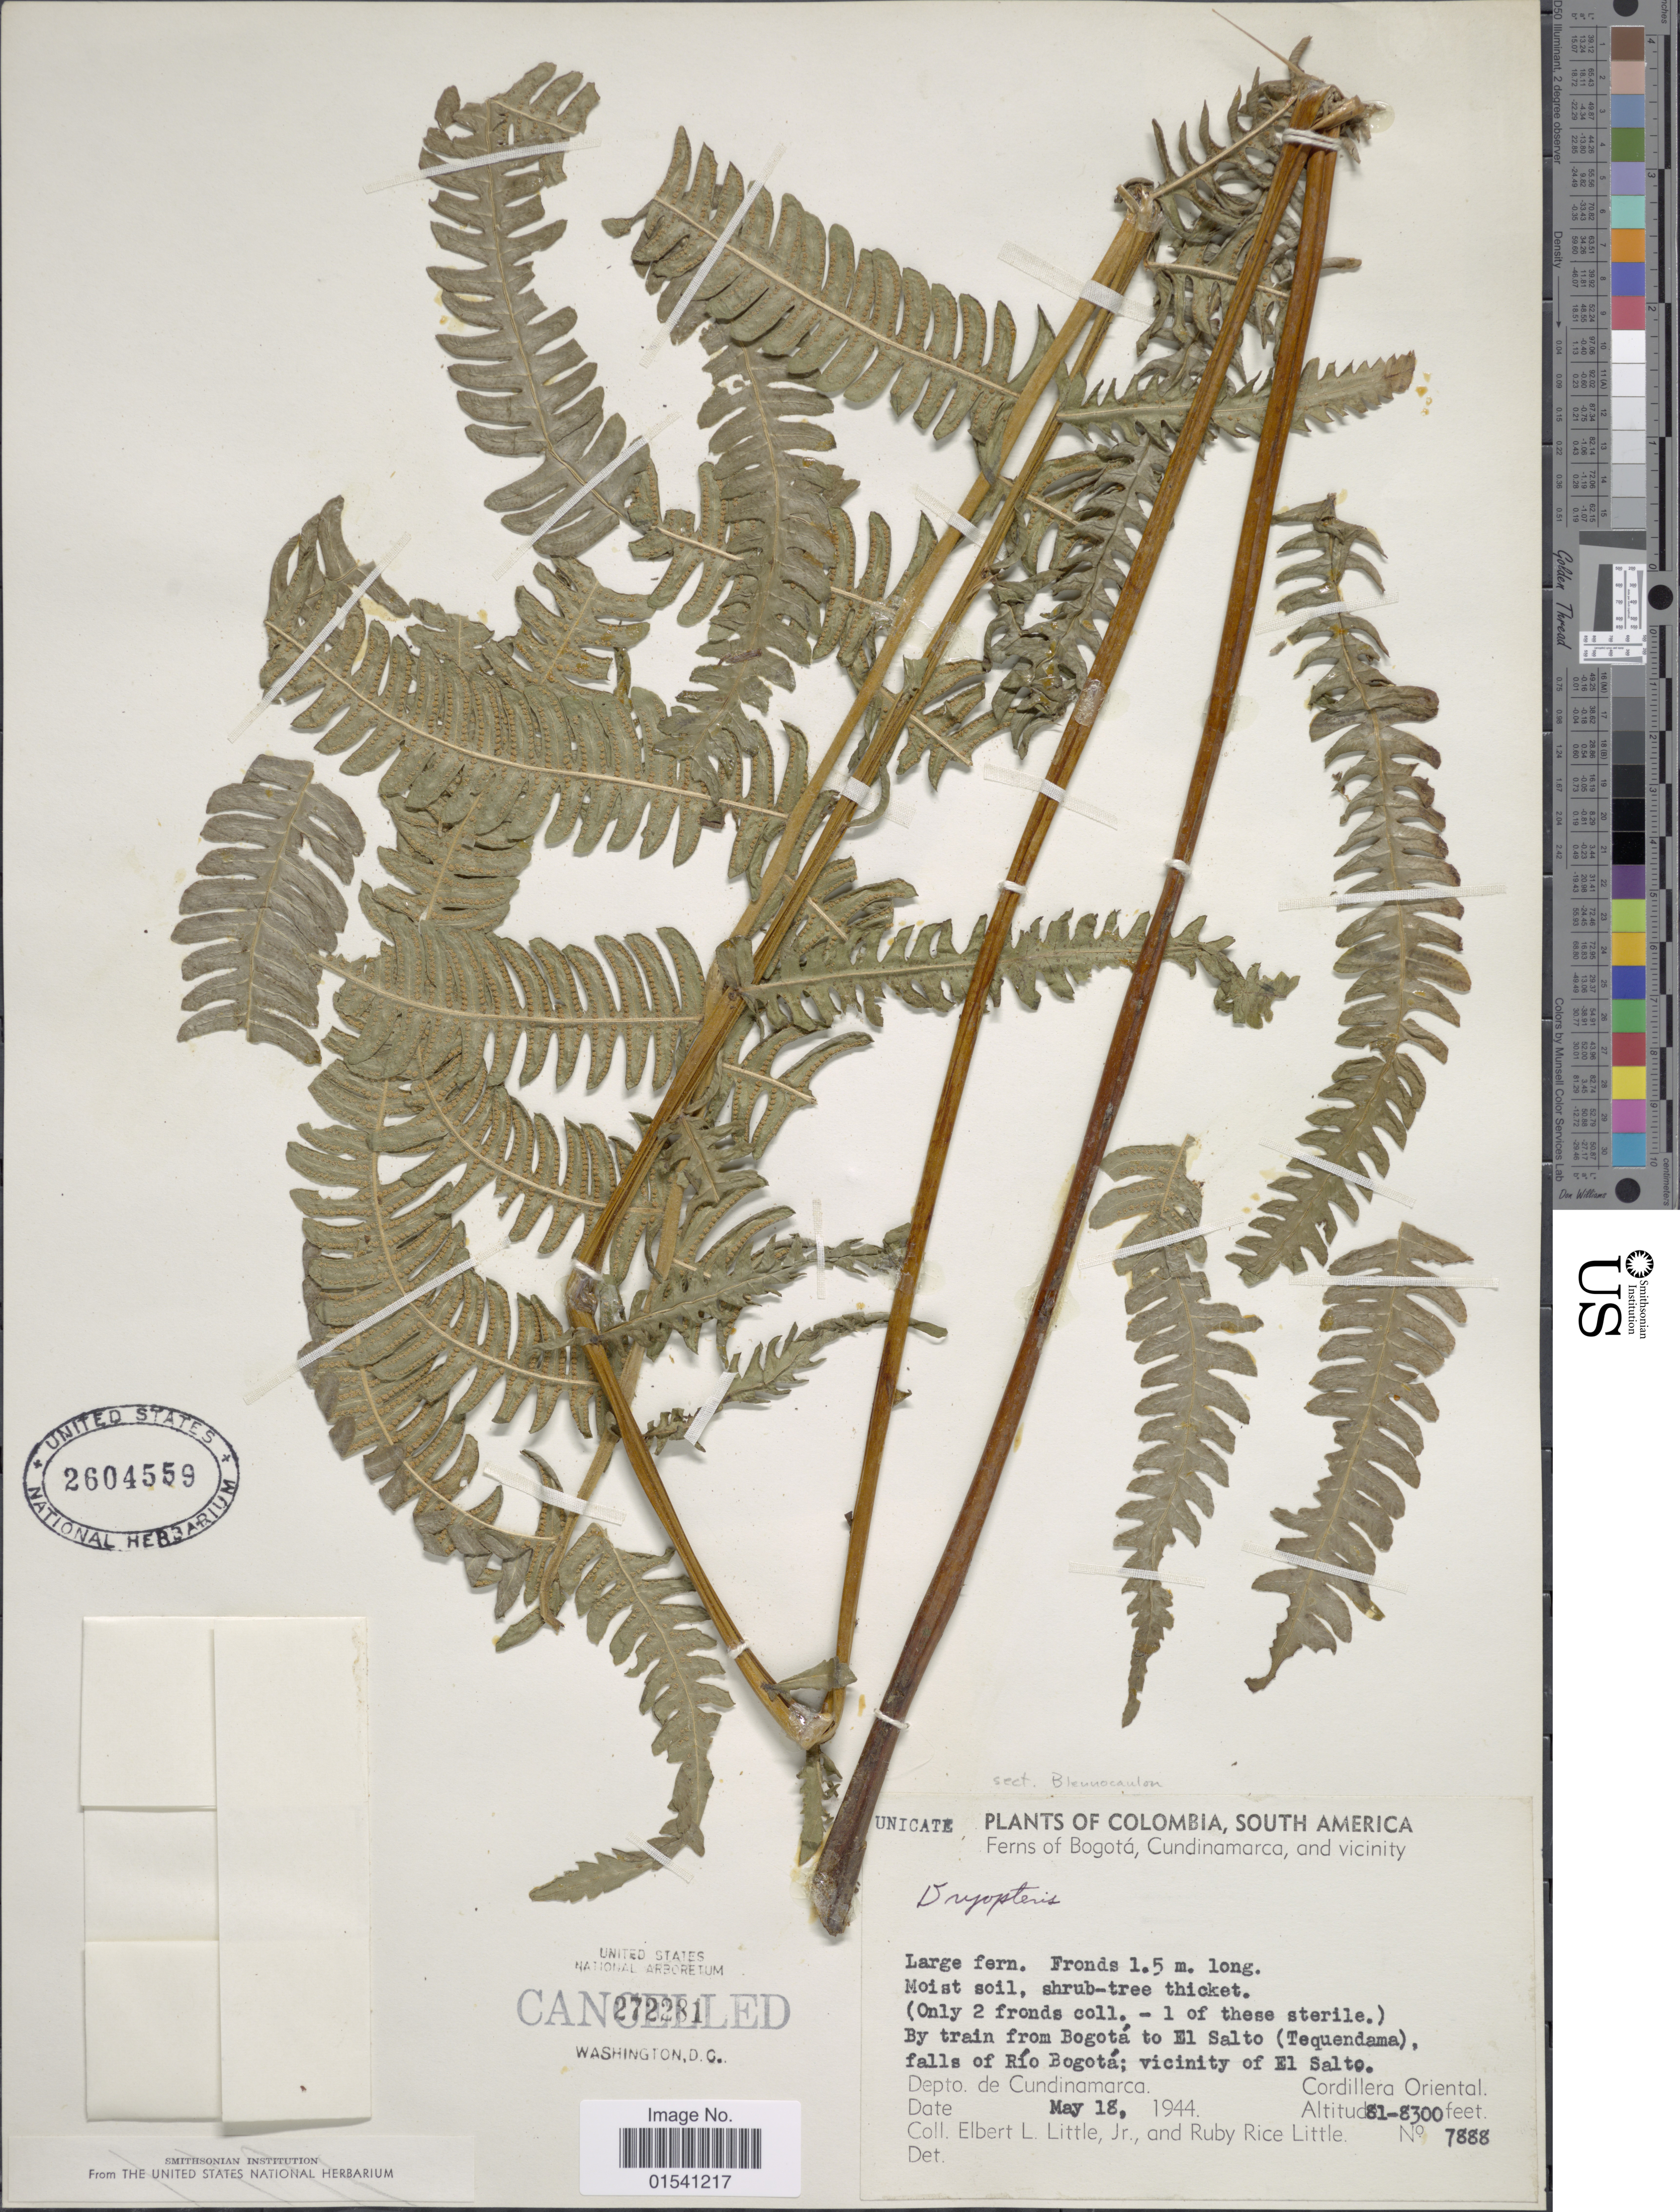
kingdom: Plantae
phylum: Tracheophyta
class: Polypodiopsida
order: Polypodiales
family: Thelypteridaceae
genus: Amauropelta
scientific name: Amauropelta sp.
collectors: E. L. Little & R. R. Little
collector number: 7888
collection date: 1944-05-18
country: Colombia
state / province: Cundinamarca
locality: Ferns of Bogotá, and vicinity.By train from Bogotá to El Salto (Tequendama), falls of Río Bogotá; vicinity of El Salto. Depto de Cundinamarca, Cordillera Oriental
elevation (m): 2469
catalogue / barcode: US 2604559